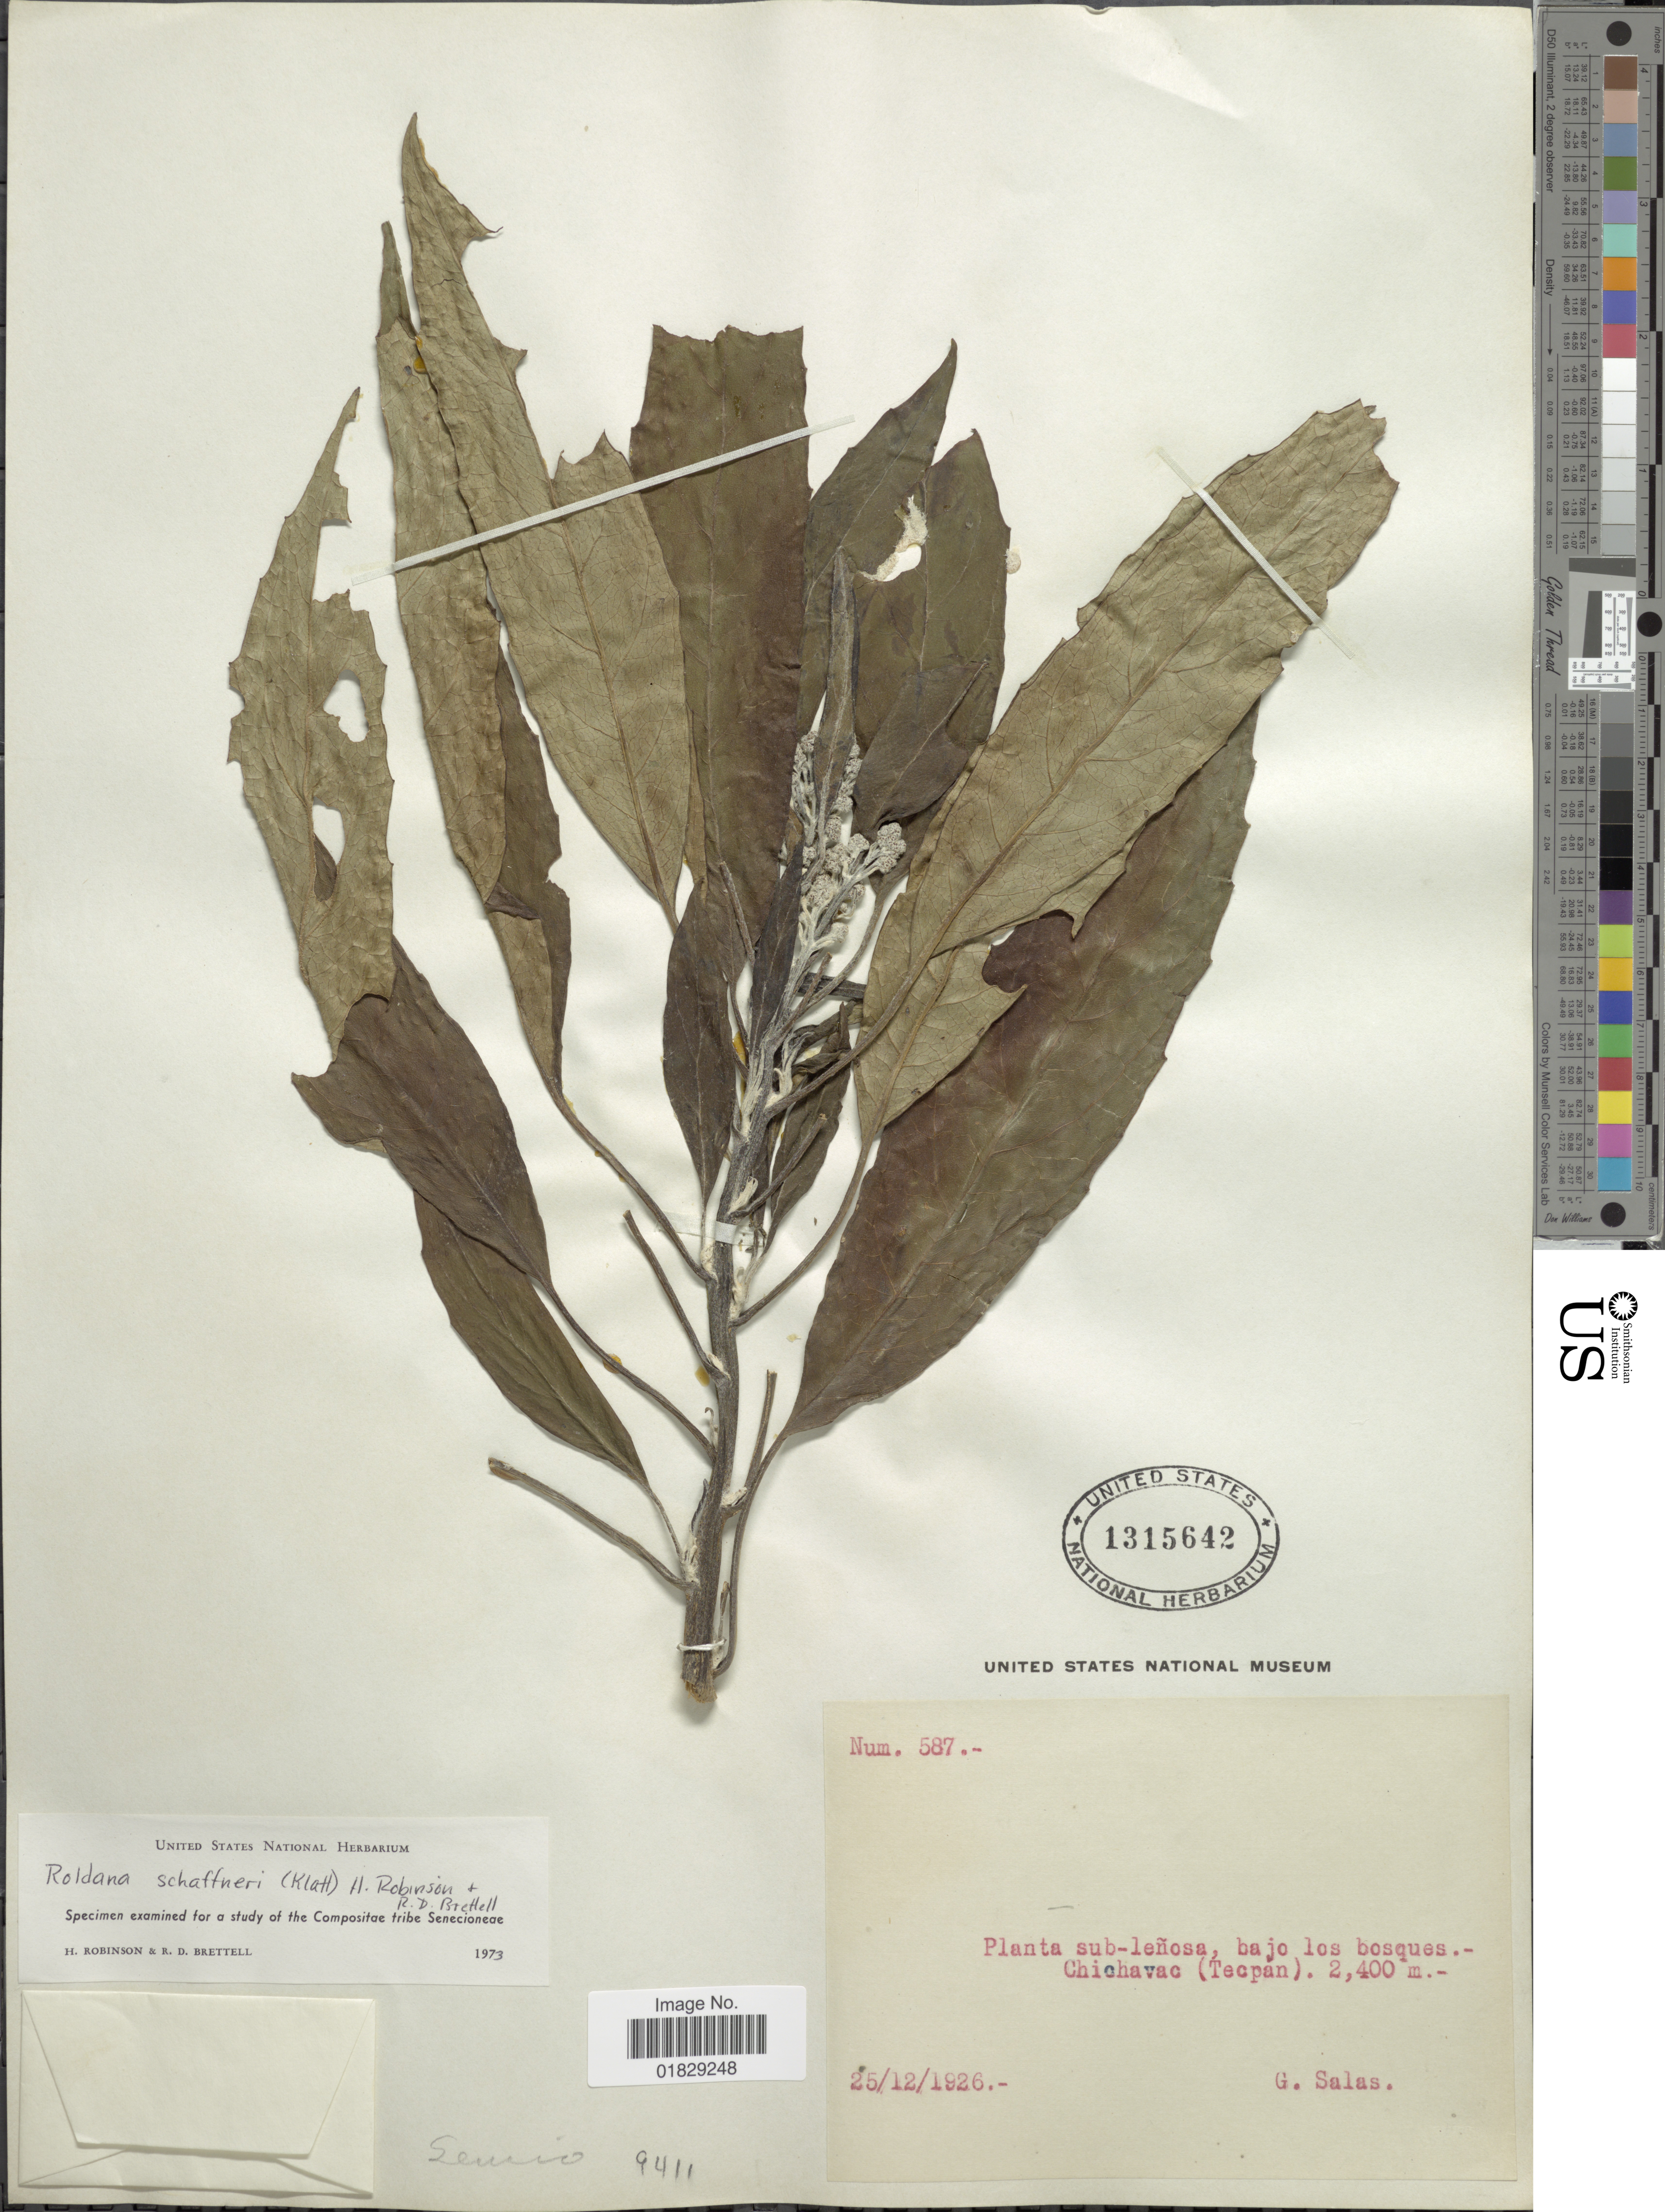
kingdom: Plantae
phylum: Tracheophyta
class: Magnoliopsida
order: Asterales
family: Asteraceae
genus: Roldana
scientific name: Roldana schaffneri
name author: (Sch. Bip. ex Klatt) H. Rob. & Brettell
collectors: G. Salas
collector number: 587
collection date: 1926-12-25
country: Guatemala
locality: Chichavac (Tecpan)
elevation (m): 2400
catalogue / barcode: US 1315642